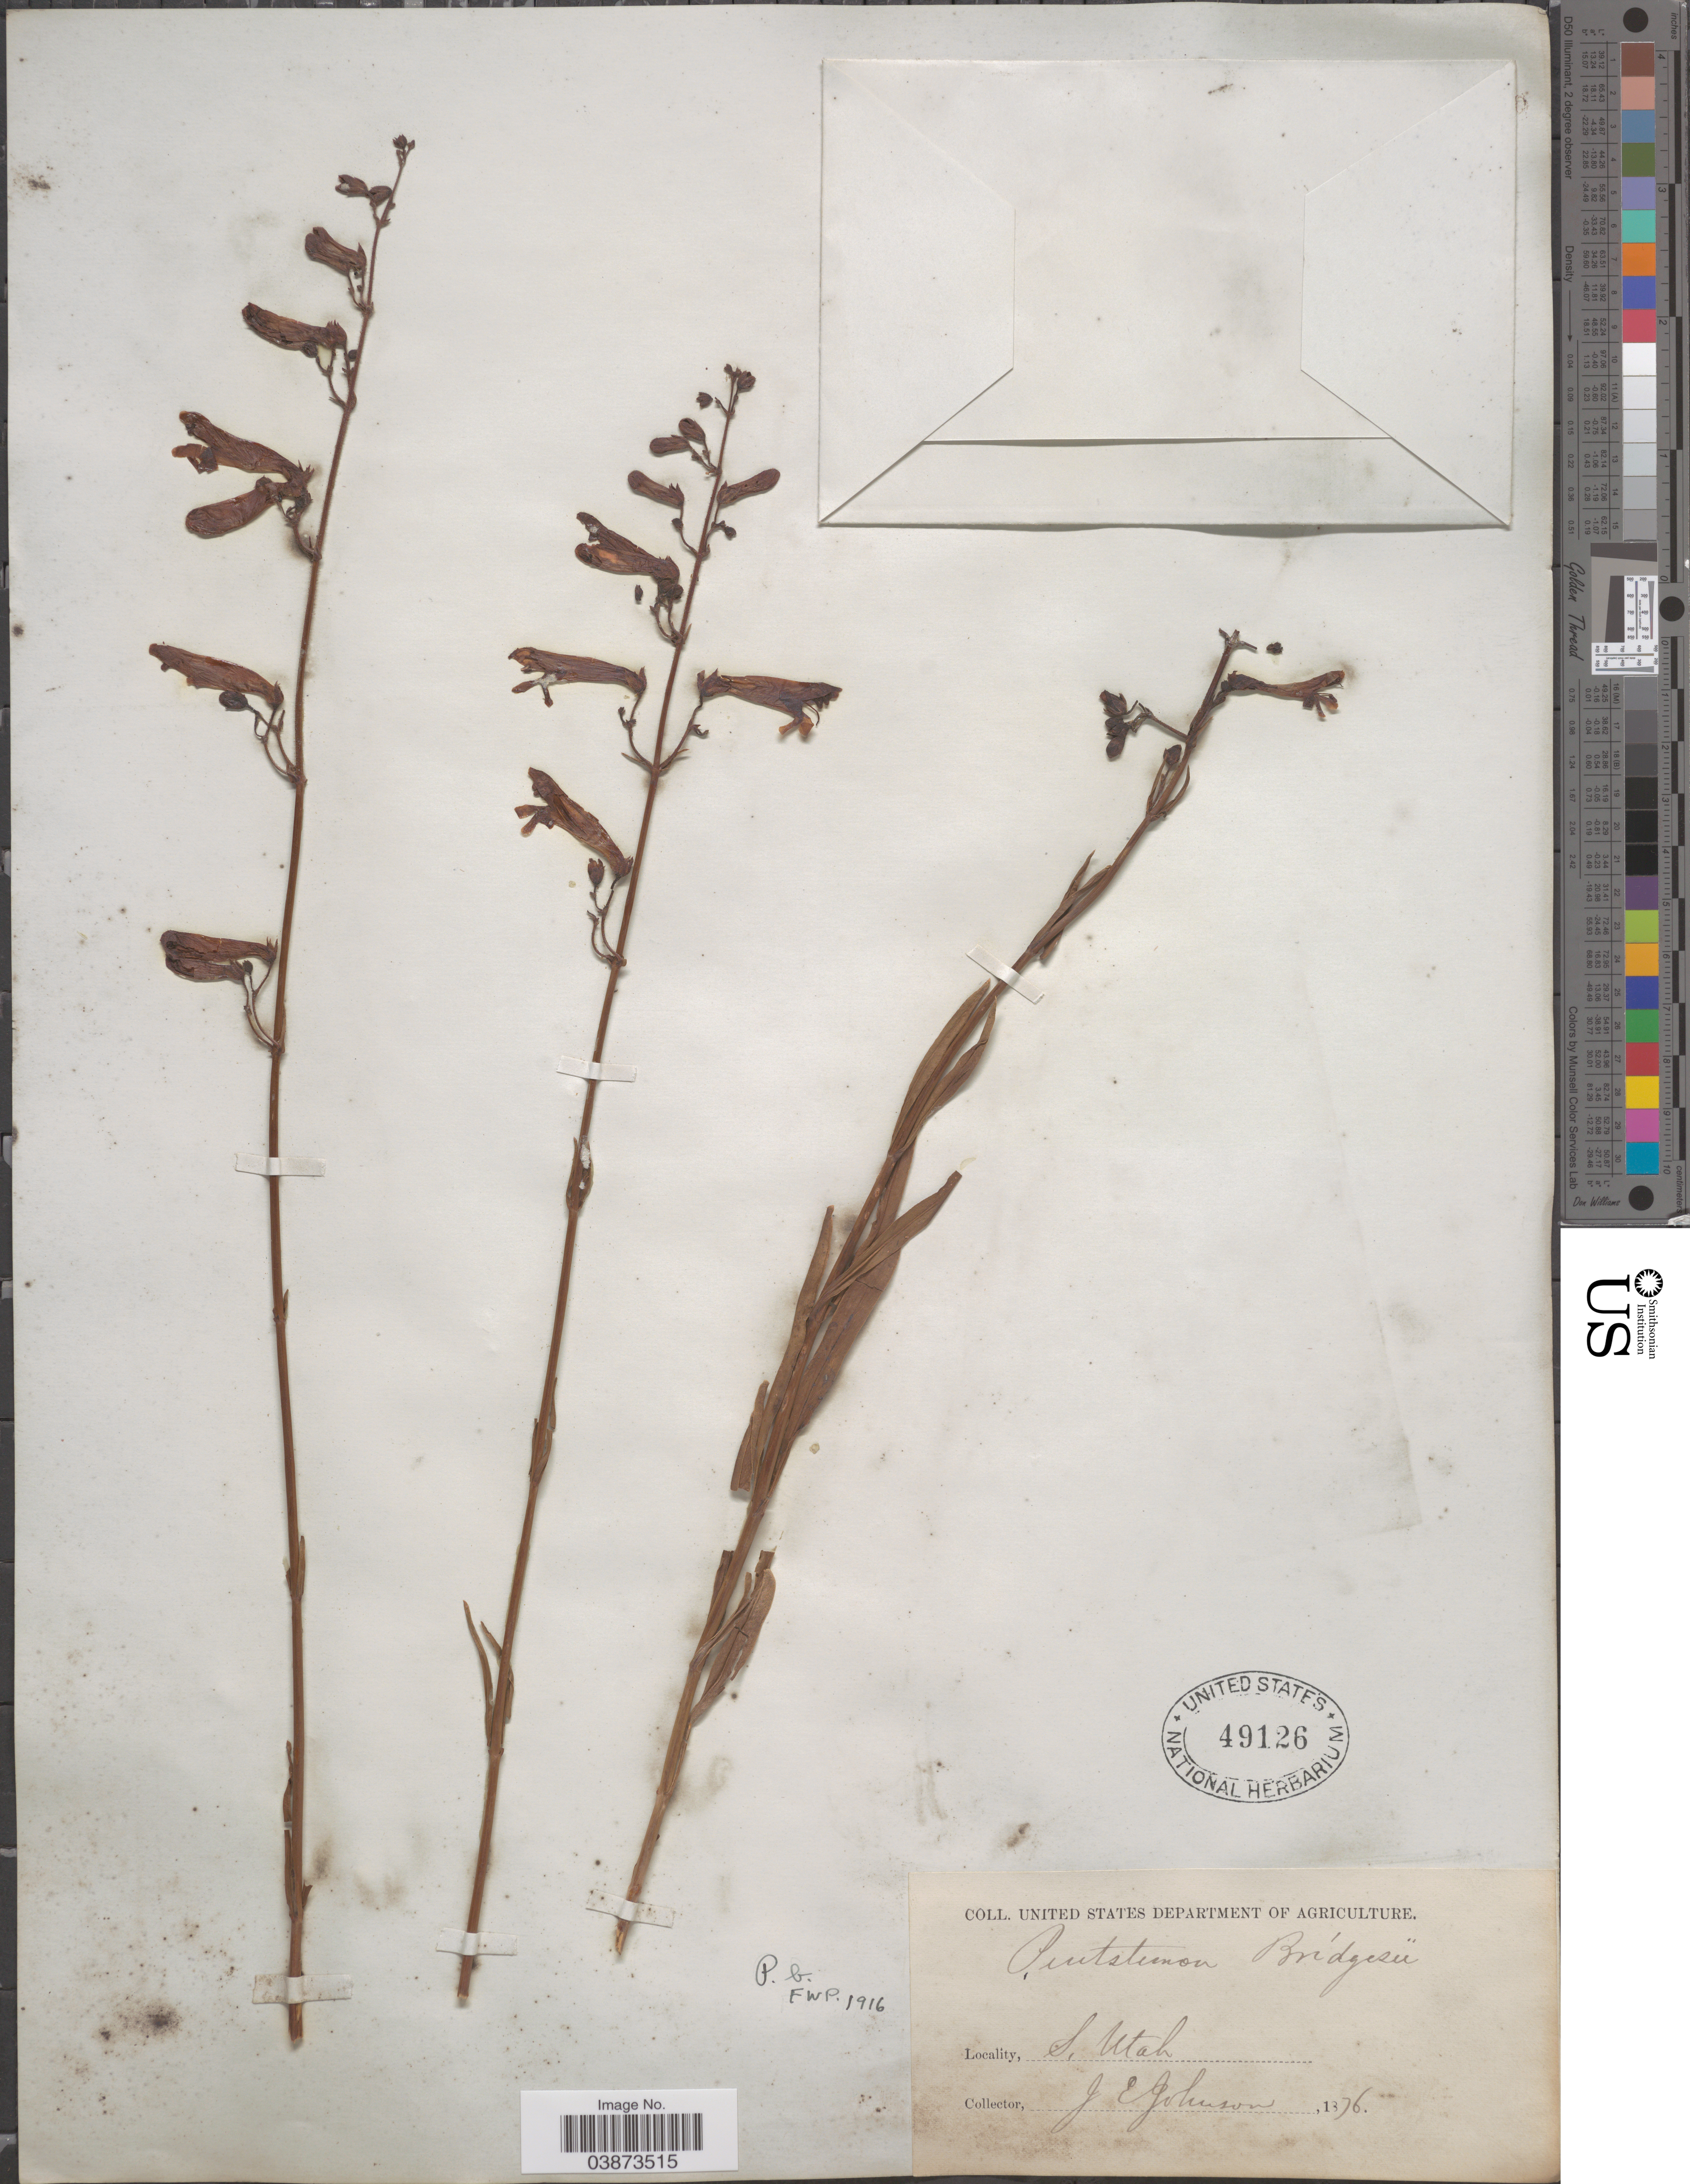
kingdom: Plantae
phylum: Tracheophyta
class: Magnoliopsida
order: Lamiales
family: Plantaginaceae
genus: Penstemon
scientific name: Penstemon bridgesii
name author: A. Gray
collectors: J. E. Johnson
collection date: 1876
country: United States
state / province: Utah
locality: S. Utah.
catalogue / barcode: US 49126